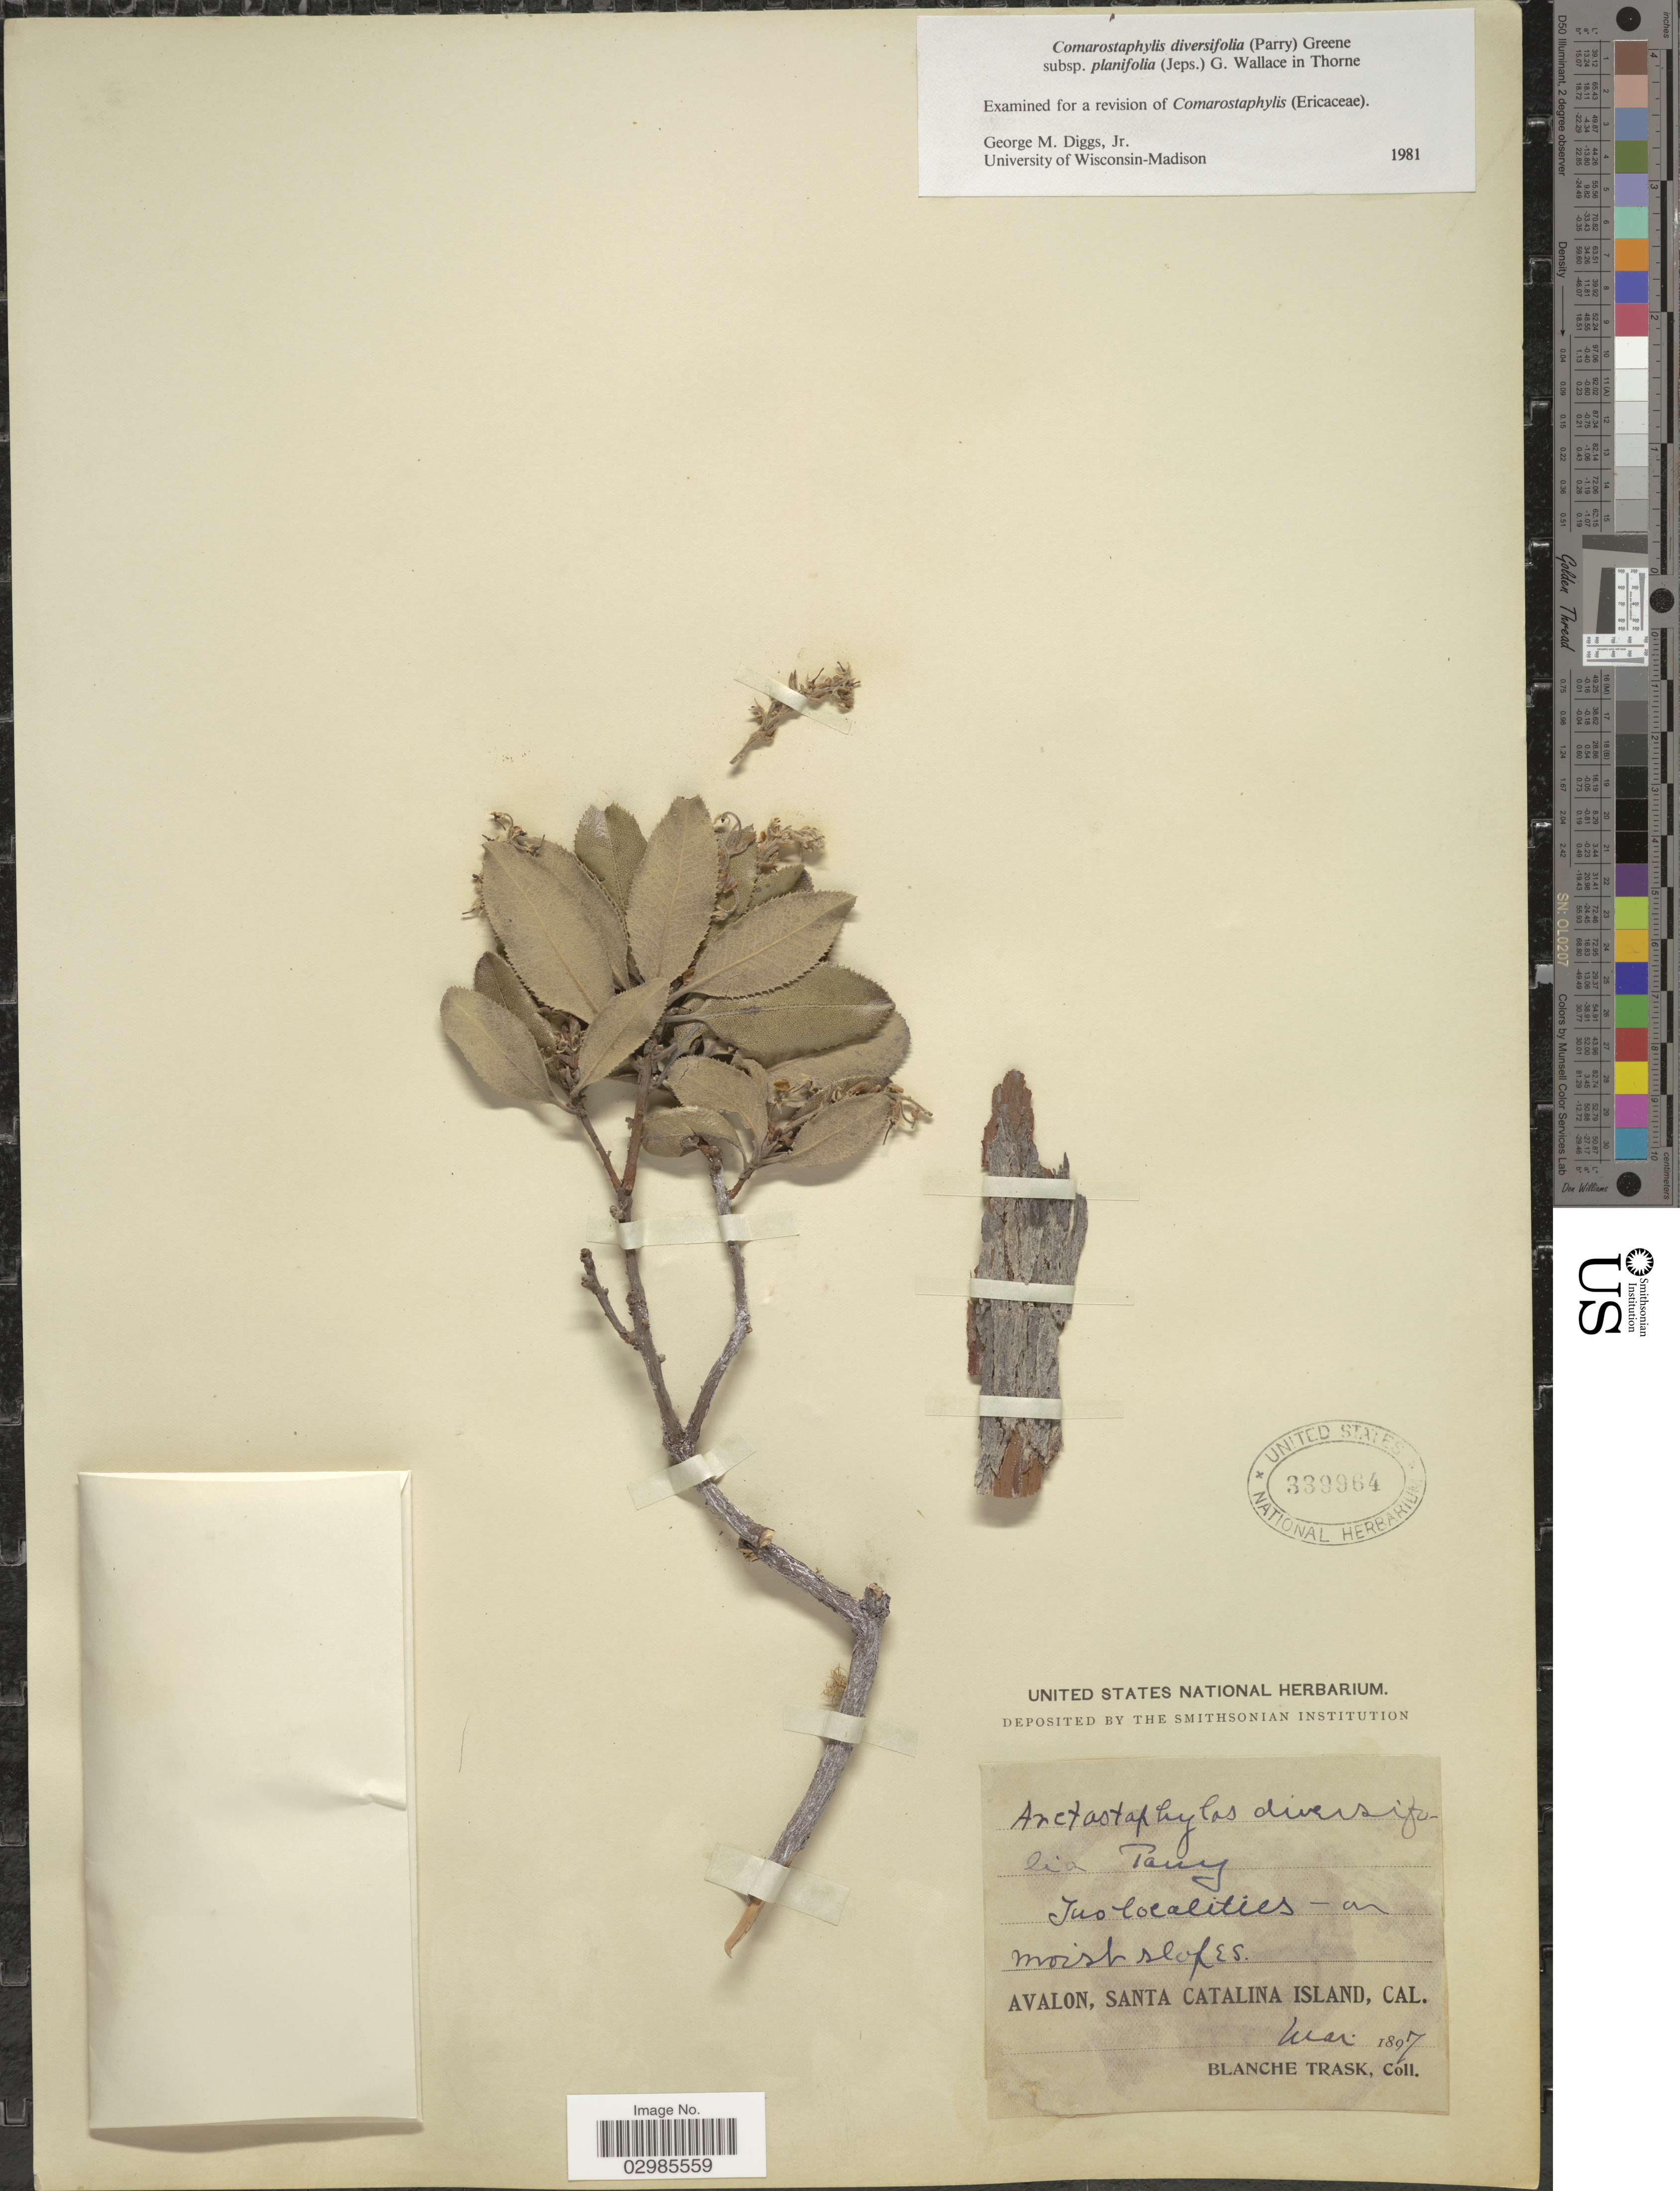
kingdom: Plantae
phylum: Tracheophyta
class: Magnoliopsida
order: Ericales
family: Ericaceae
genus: Comarostaphylis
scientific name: Comarostaphylis diversifolia subsp. planifolia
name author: (Jeps.) G.D. Wallace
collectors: B. Trask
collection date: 1897-05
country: United States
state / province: California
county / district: Los Angeles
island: Santa Catalina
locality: Avalon, Santa Catalina Island.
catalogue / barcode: US 339964